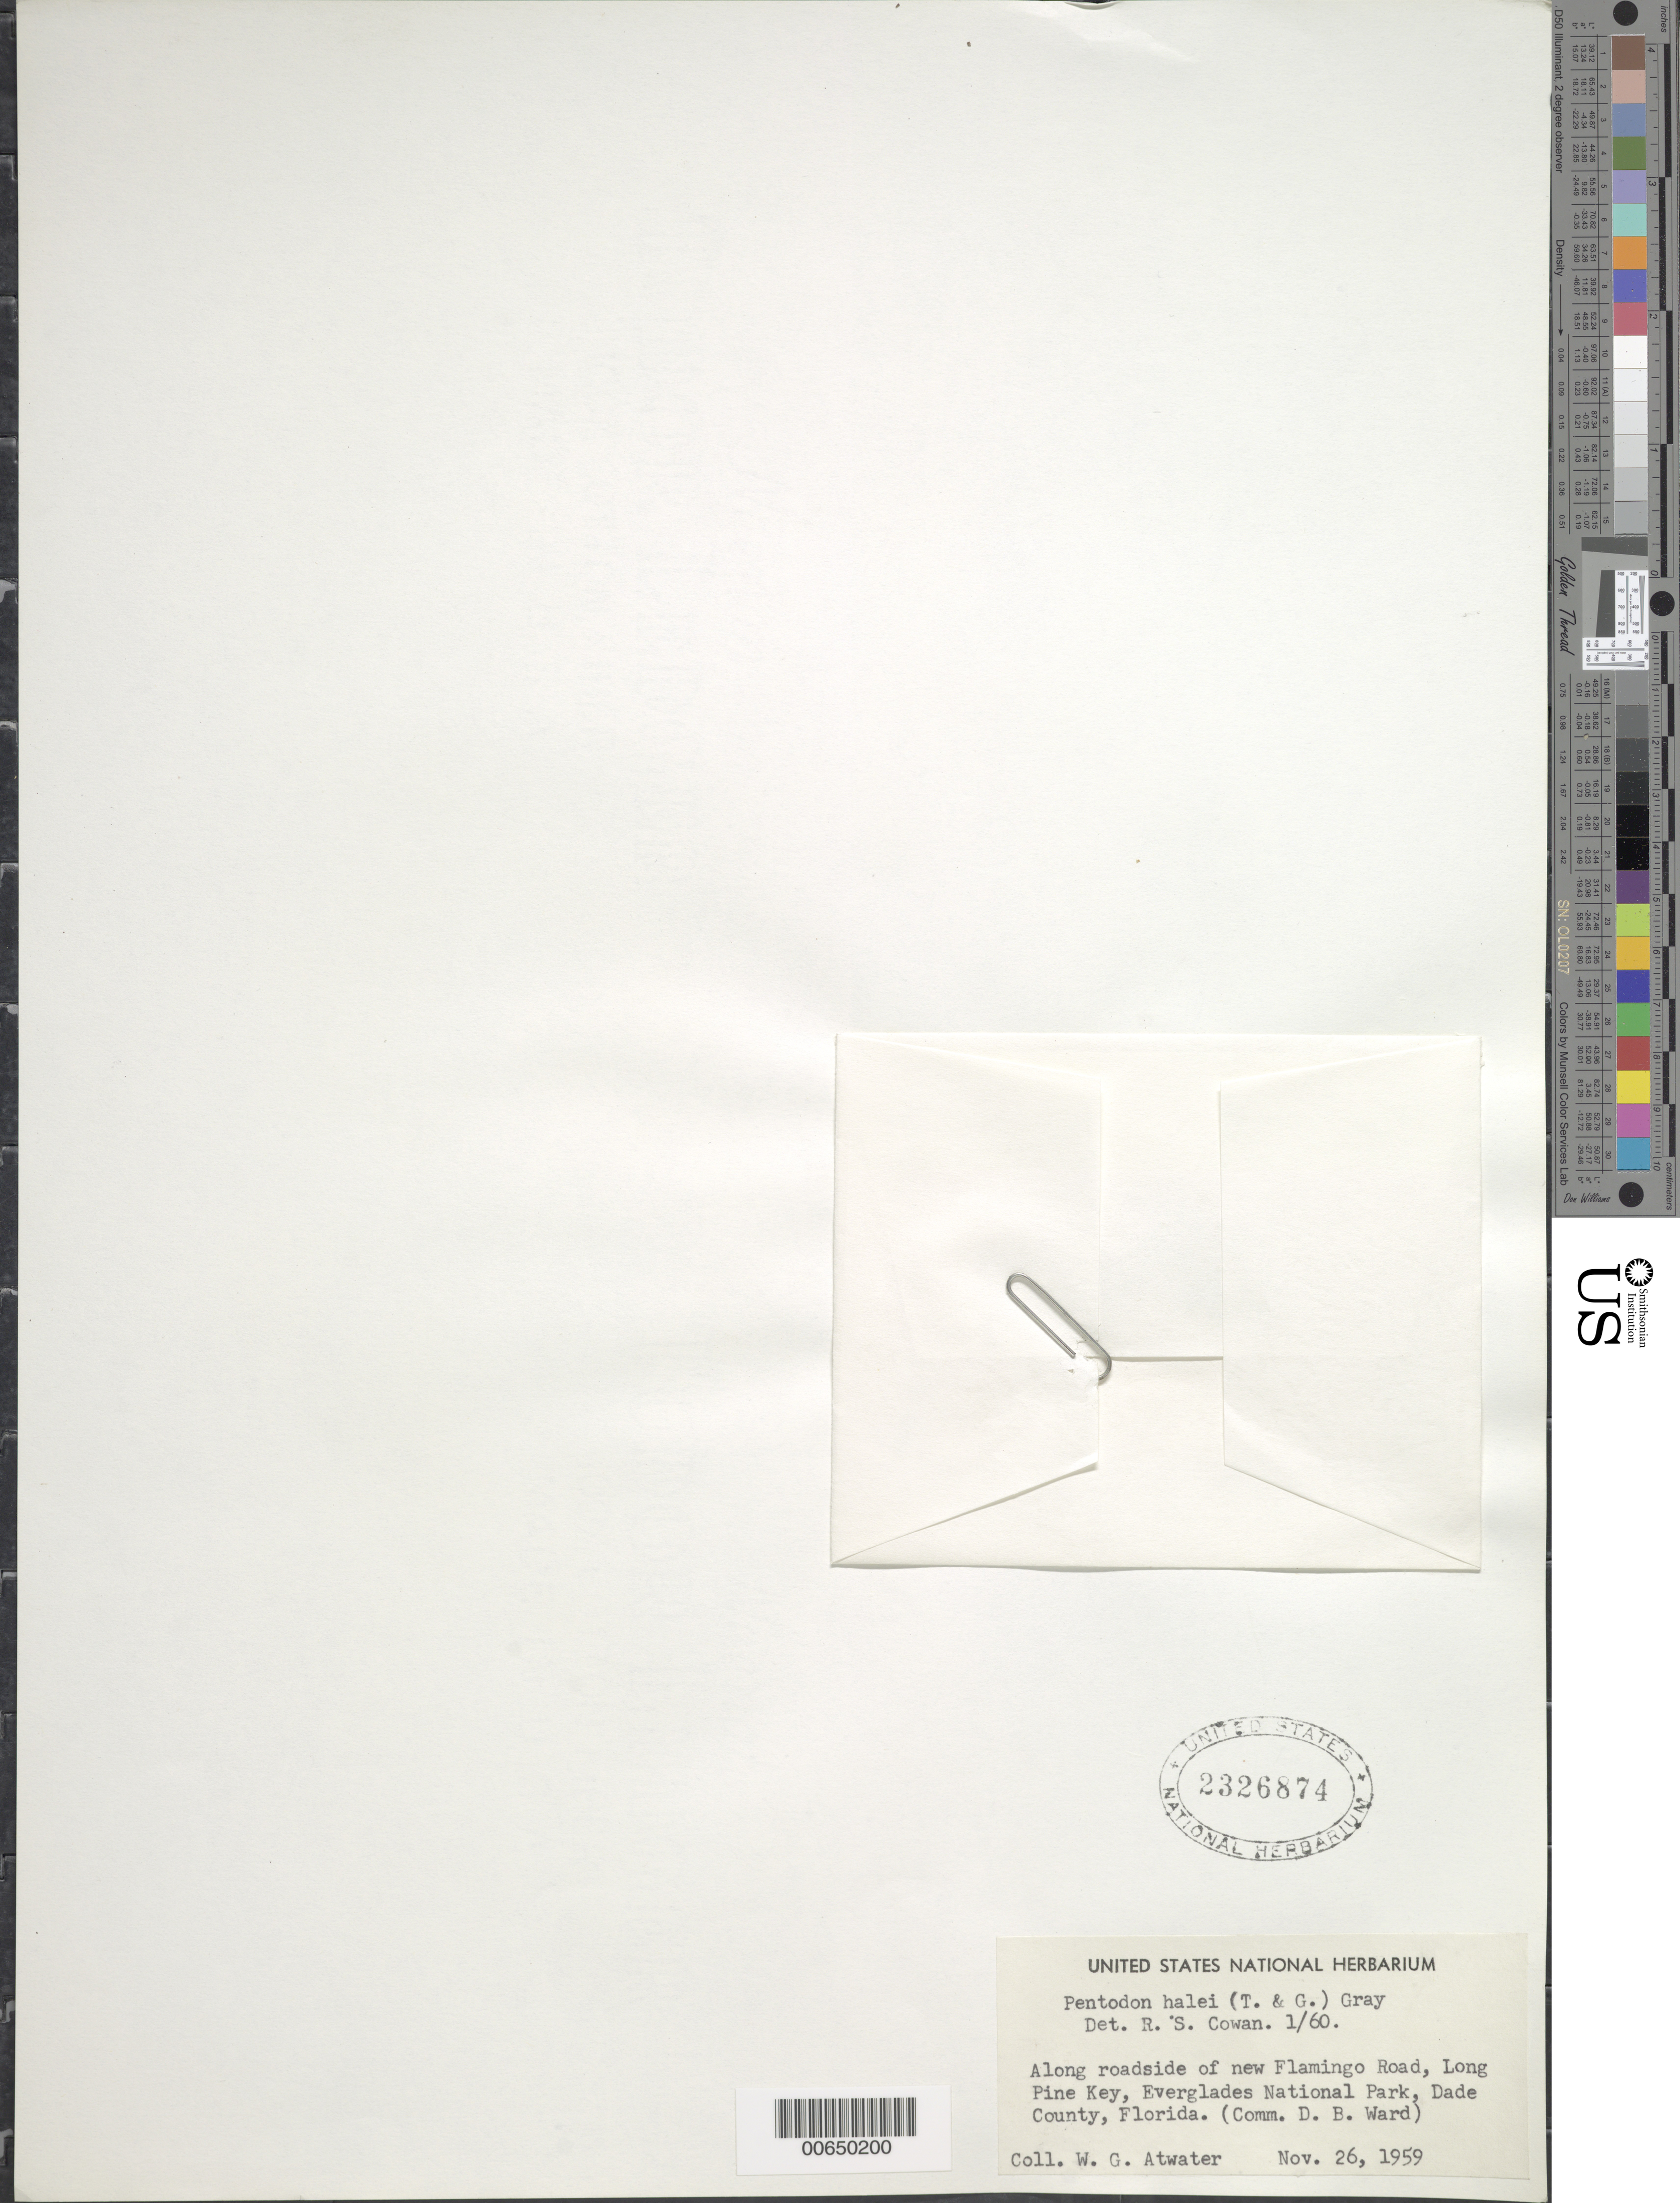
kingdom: Plantae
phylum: Tracheophyta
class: Magnoliopsida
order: Gentianales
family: Rubiaceae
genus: Pentodon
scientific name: Pentodon halei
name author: A. Gray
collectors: W. Atwater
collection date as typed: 26 Nov 1959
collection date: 1959-11-26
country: United States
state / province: Florida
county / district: Dade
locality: New Flamingo Rd., Long Pine Key, Everglades National Park.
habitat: Along roadside.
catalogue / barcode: US 2326874